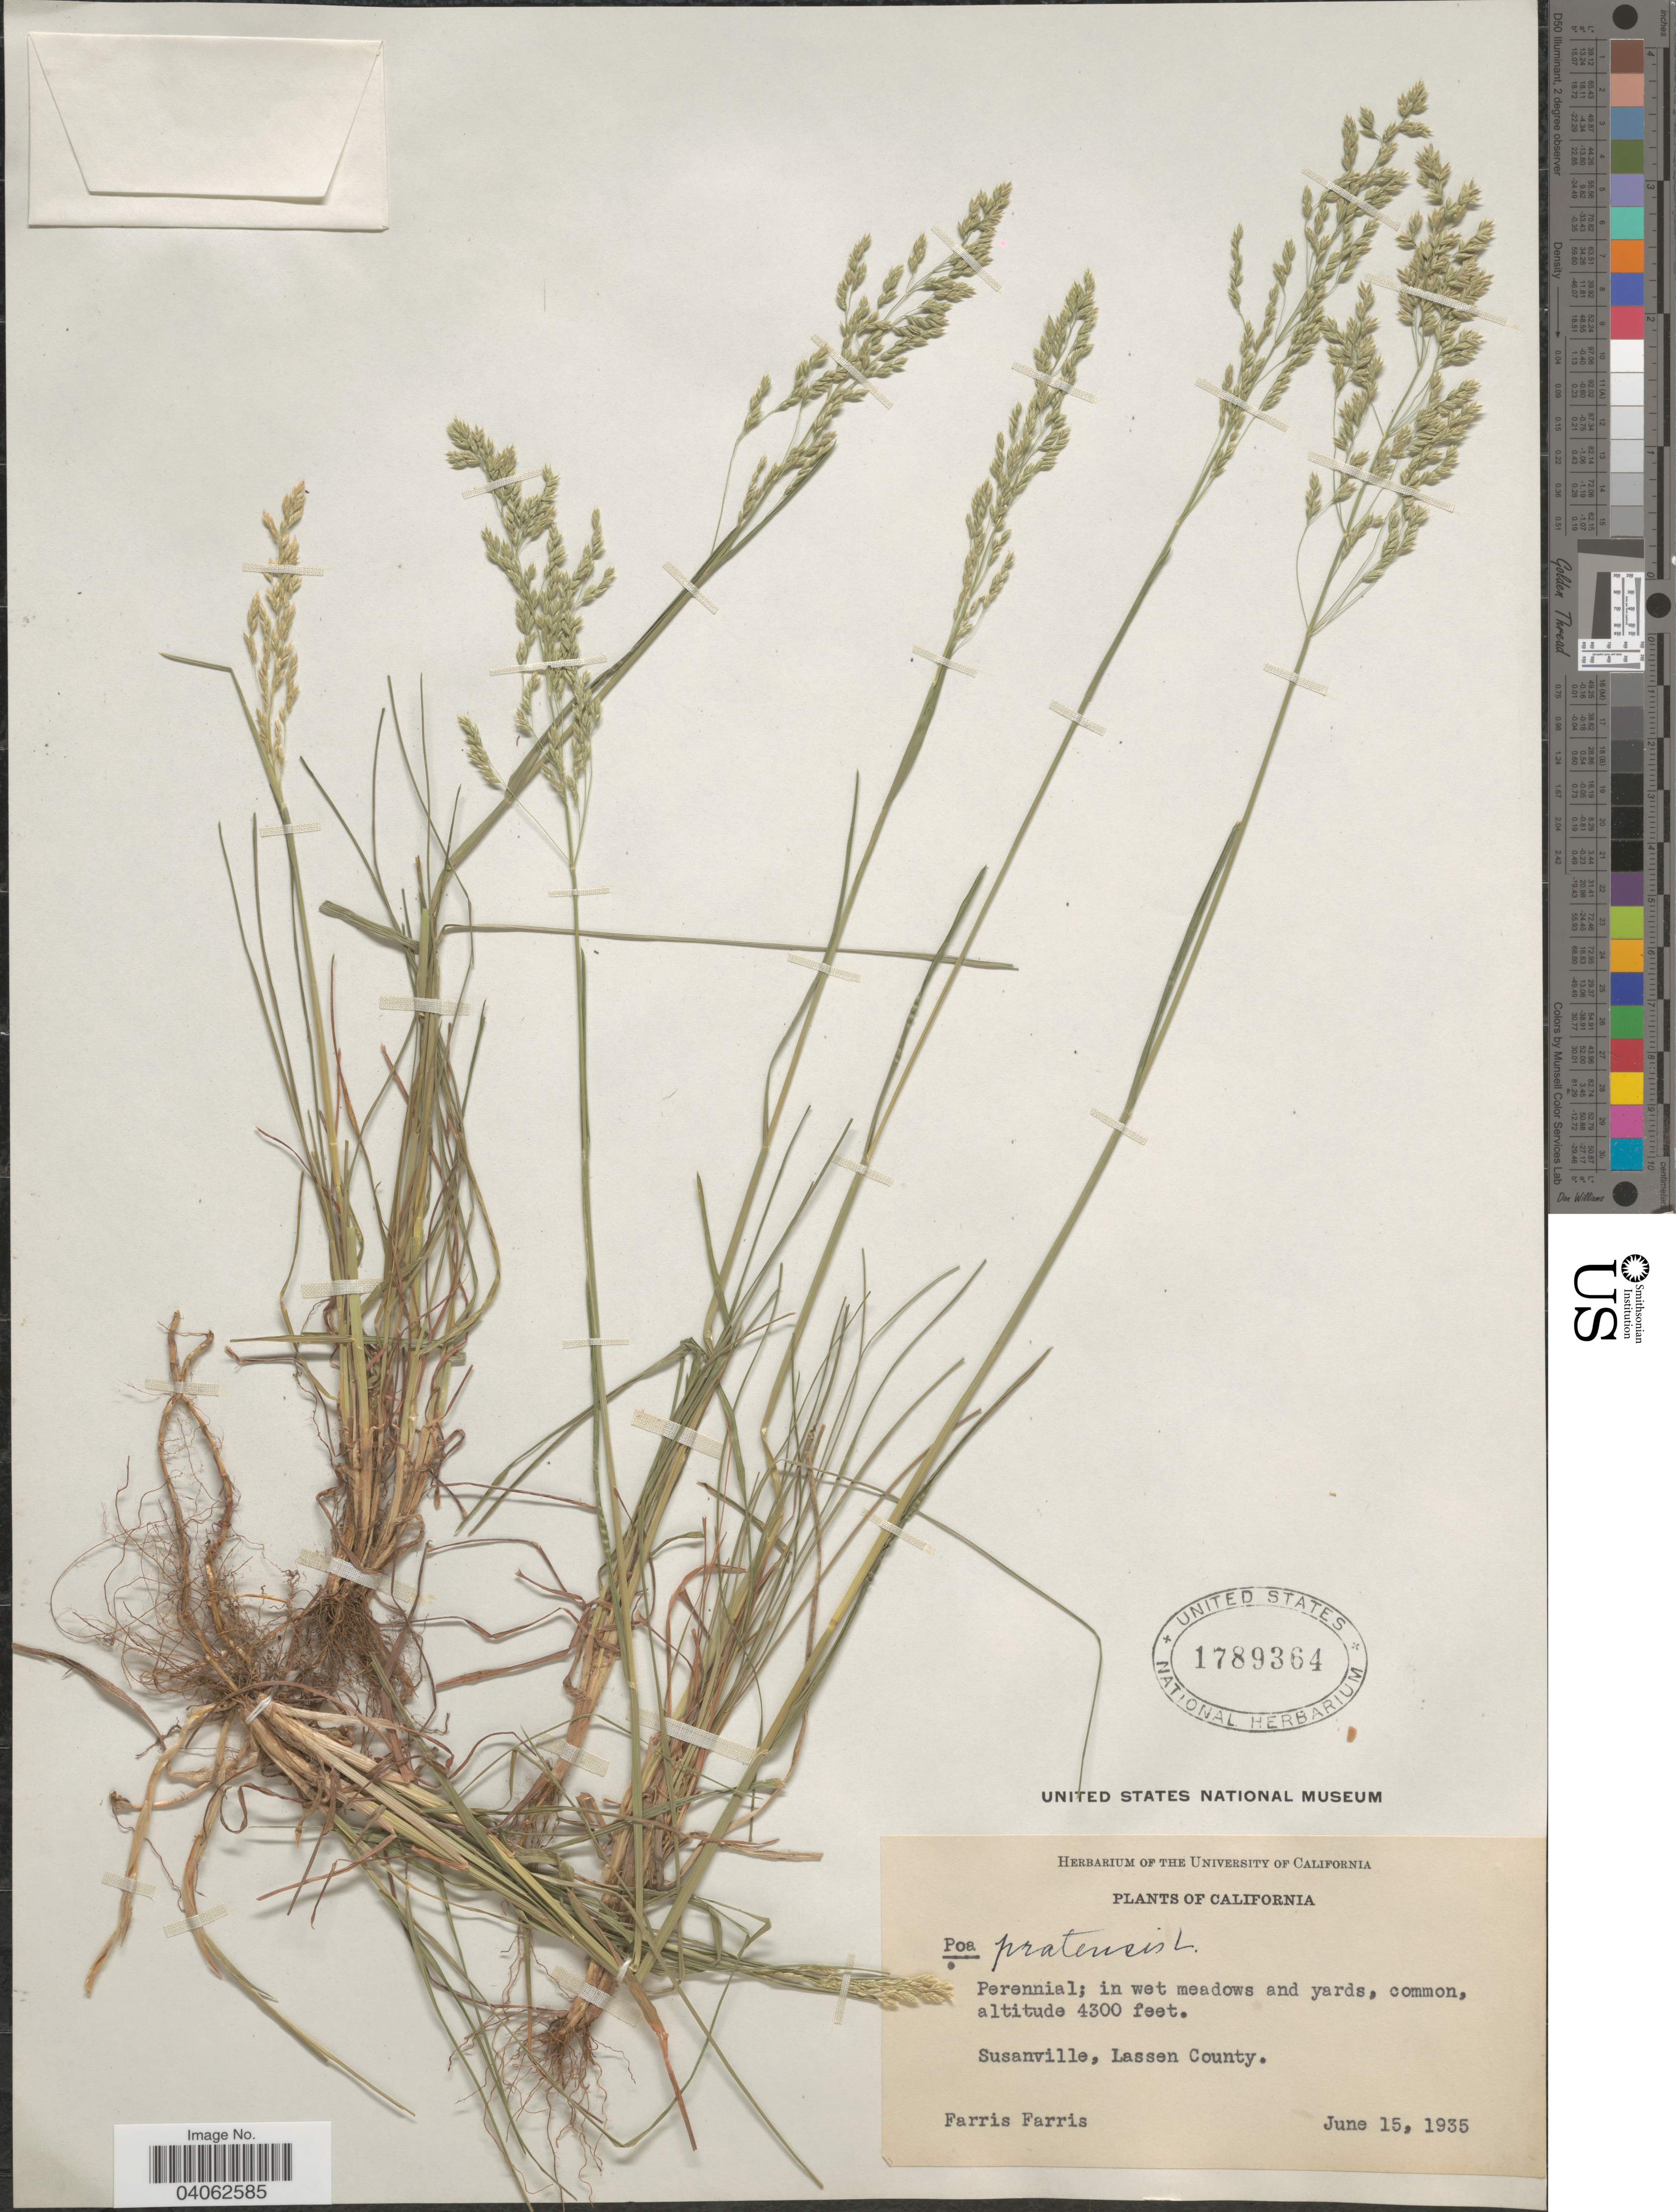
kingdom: Plantae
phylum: Tracheophyta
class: Liliopsida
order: Poales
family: Poaceae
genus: Poa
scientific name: Poa pratensis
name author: L.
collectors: Farris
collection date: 1935-06-15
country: United States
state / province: California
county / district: Lassen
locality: Susanville, Lassen County.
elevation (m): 1311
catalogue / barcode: US 1789364